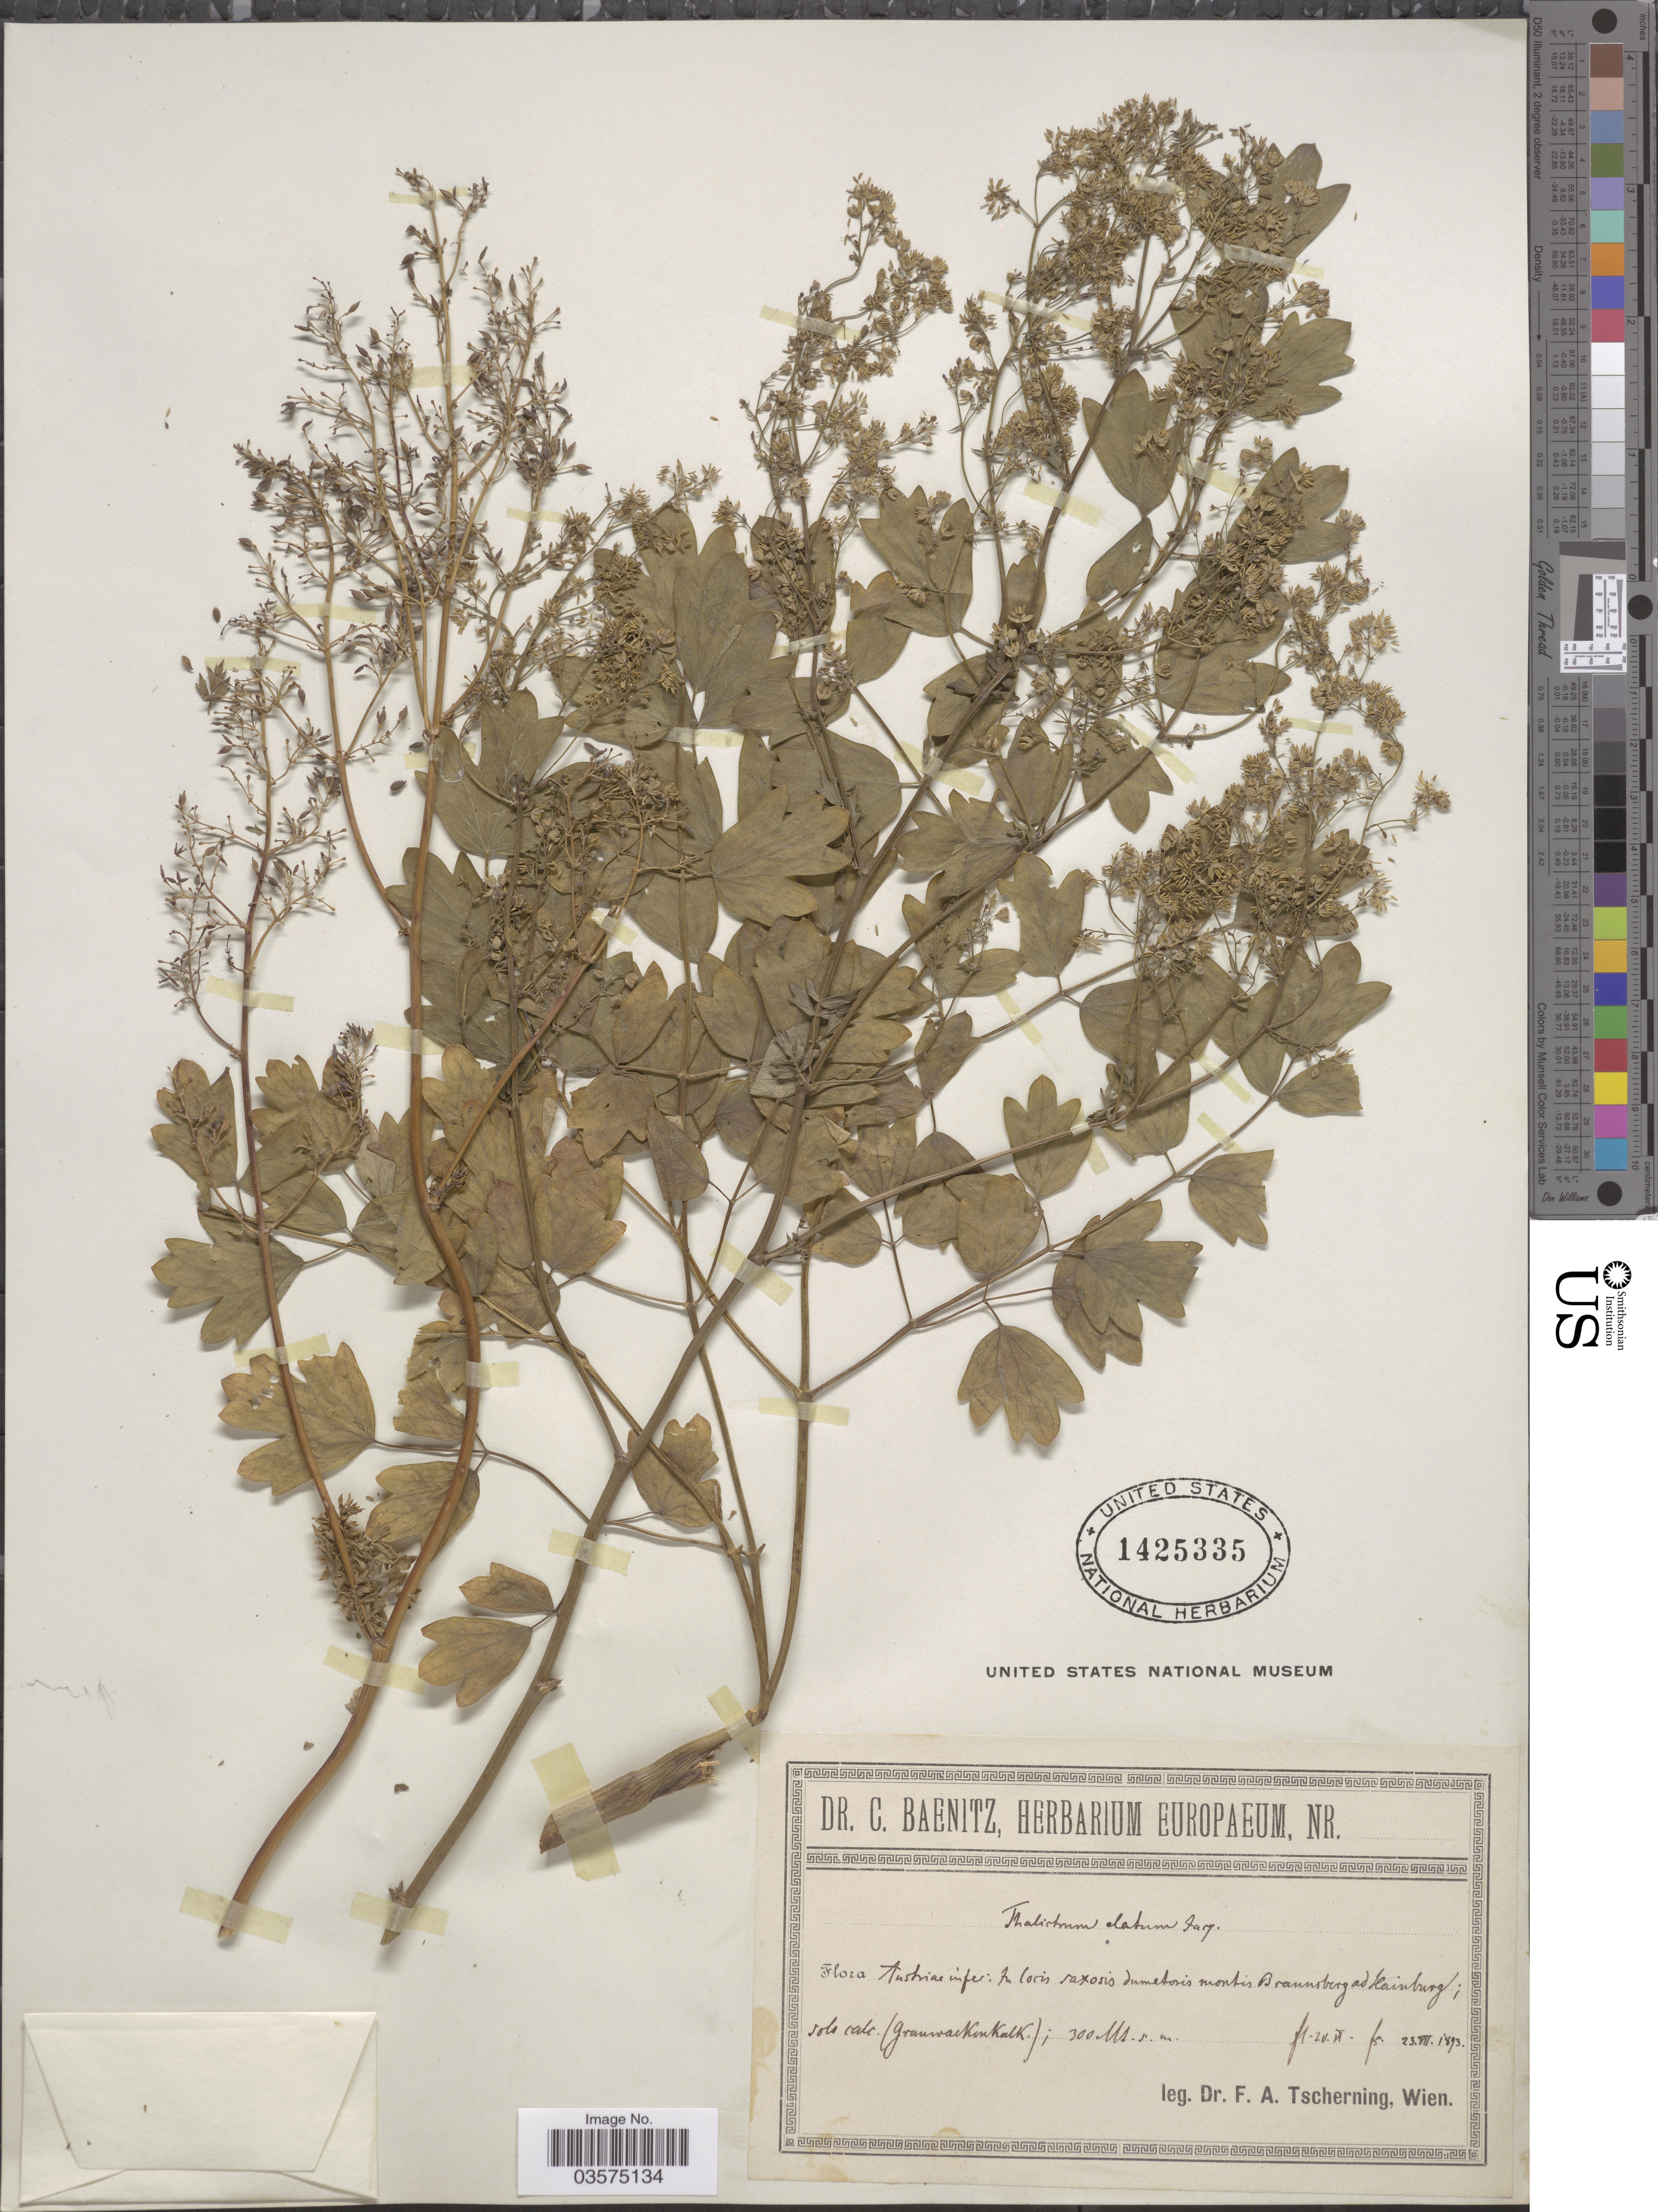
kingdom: Plantae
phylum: Tracheophyta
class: Magnoliopsida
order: Ranunculales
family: Ranunculaceae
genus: Thalictrum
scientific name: Thalictrum elatum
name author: Jacq.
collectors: F. A. Tscherning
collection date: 1893-06-20/1893-07-23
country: Austria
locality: Austriae infer: In locis saxosis dumetoris montis Braunsberg ad Kainburg; solo calc. (Grauwackenkalk).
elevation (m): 300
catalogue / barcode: US 1425335